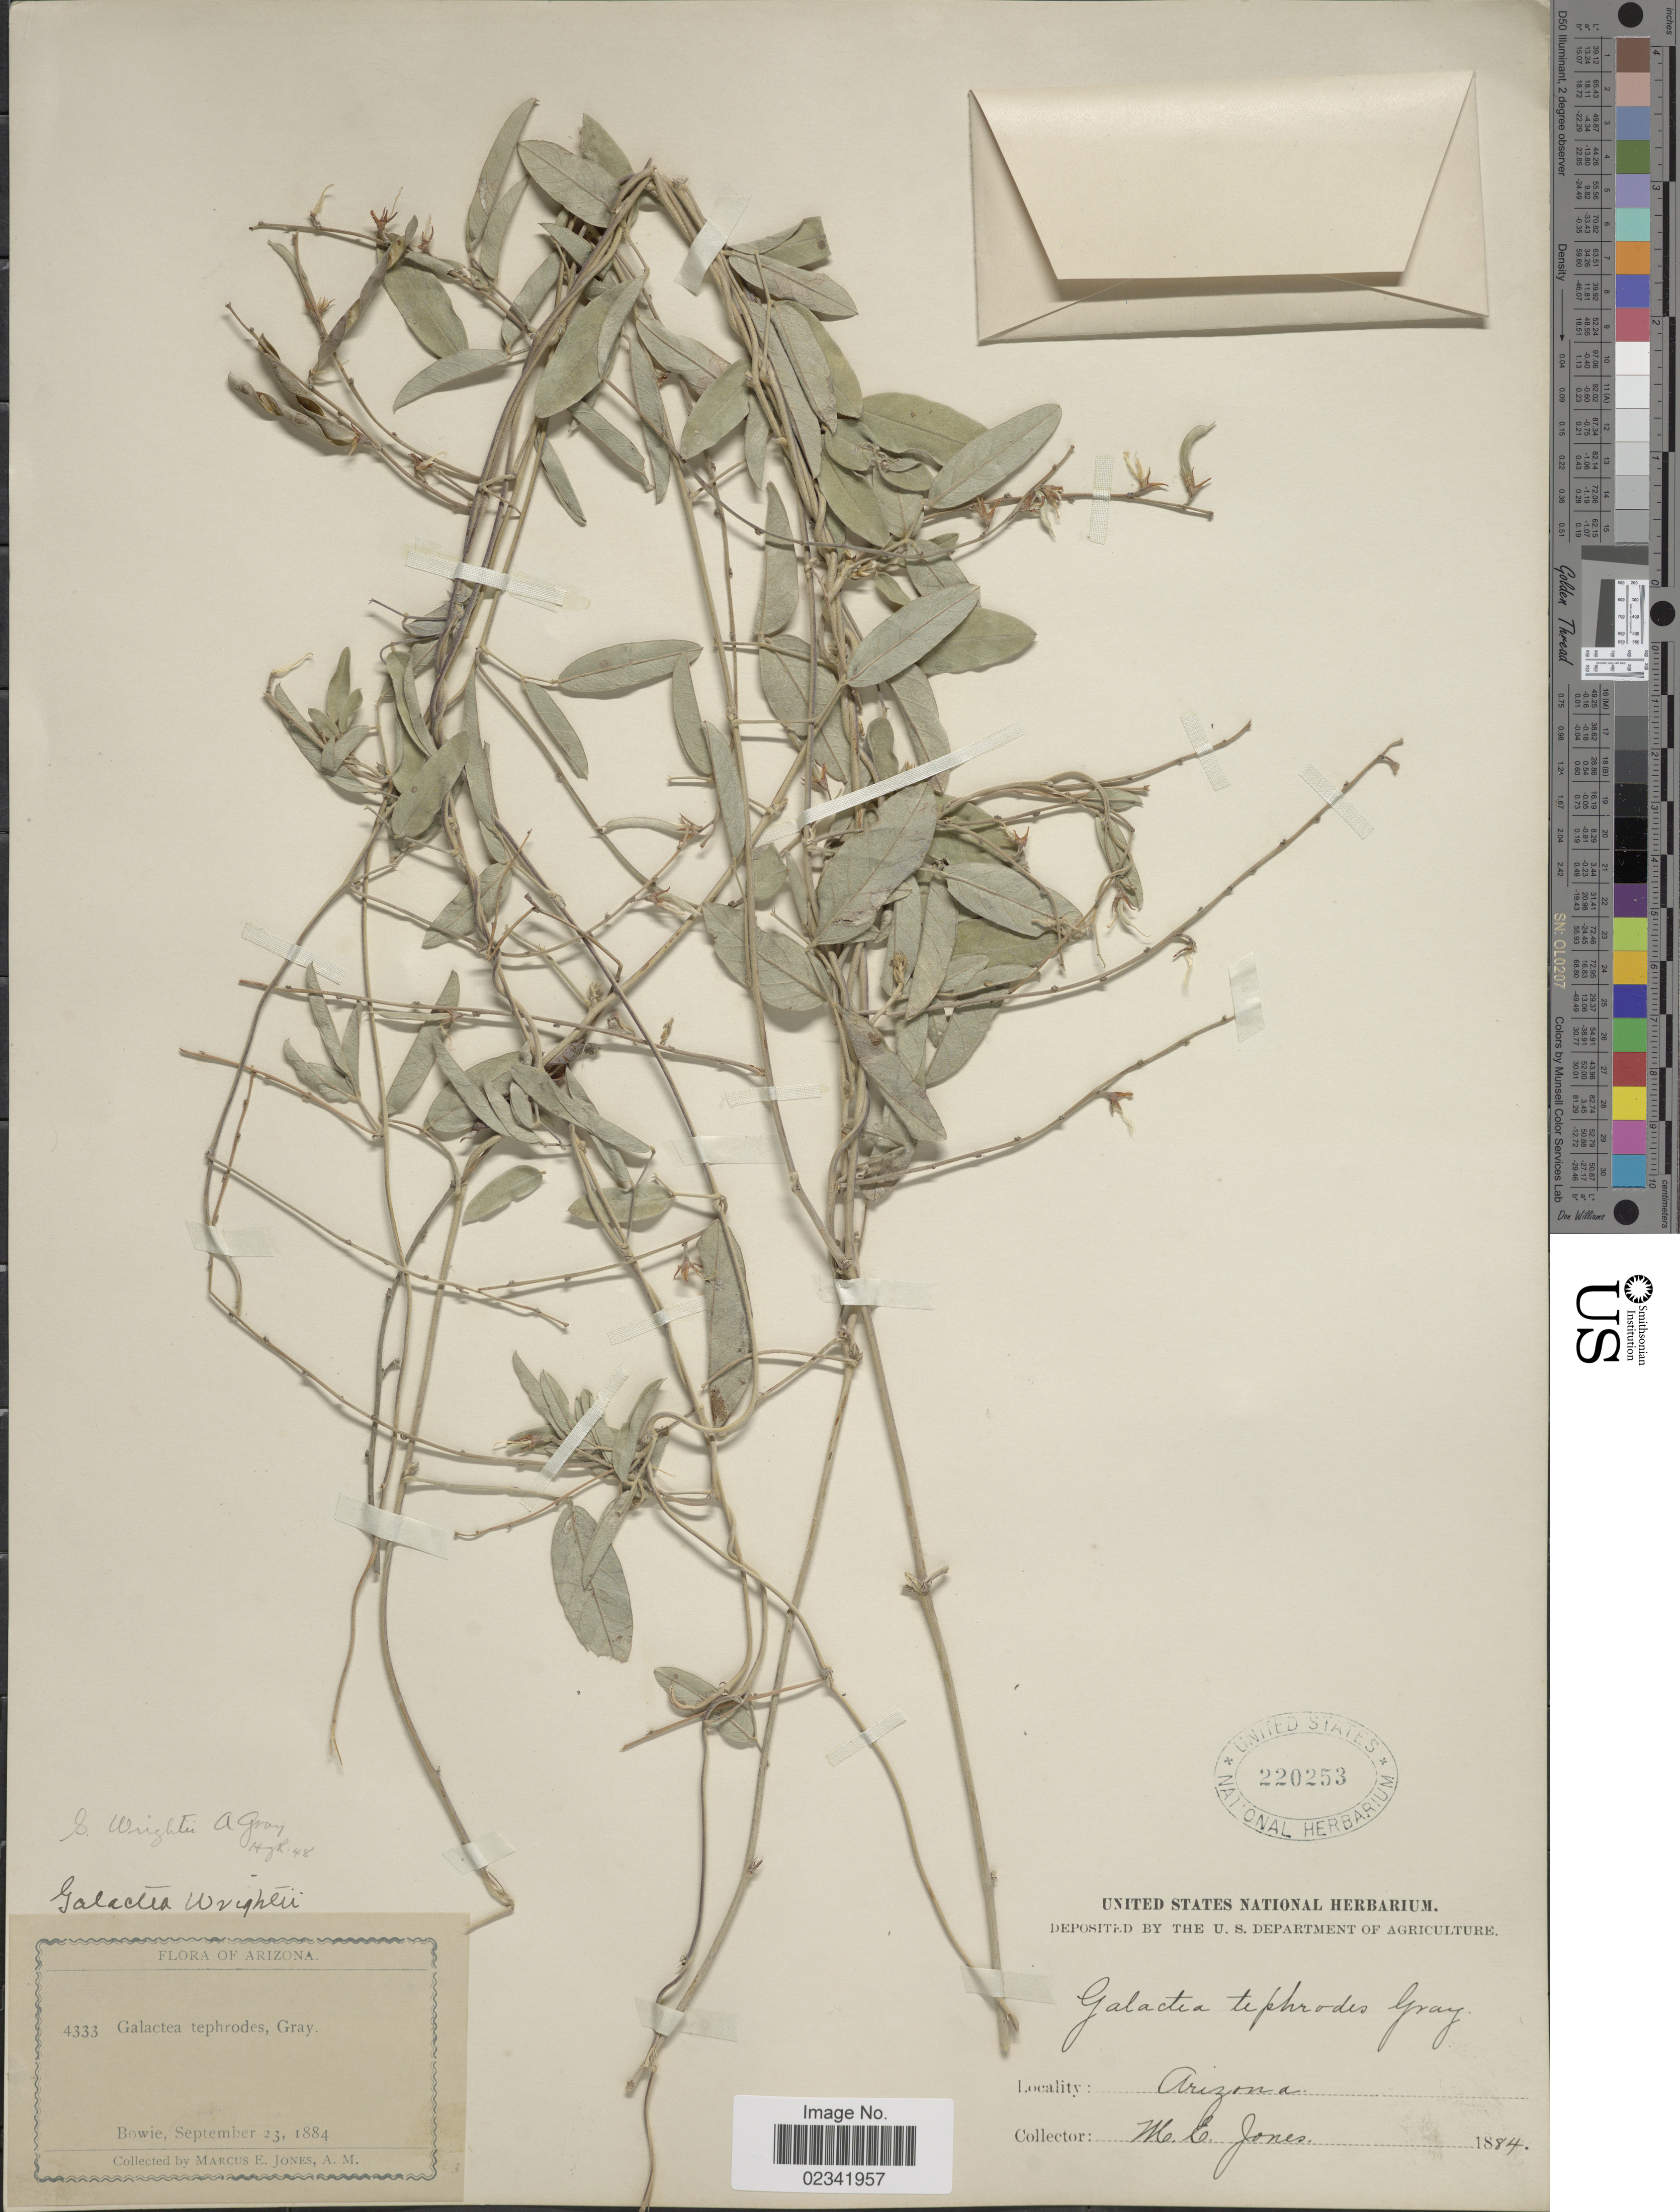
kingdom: Plantae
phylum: Tracheophyta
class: Magnoliopsida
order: Fabales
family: Fabaceae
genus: Galactia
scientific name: Galactia wrightii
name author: A. Gray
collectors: M. E. Jones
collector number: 4333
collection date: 1884-09-23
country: United States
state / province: Arizona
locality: Bowie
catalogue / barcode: US 220253